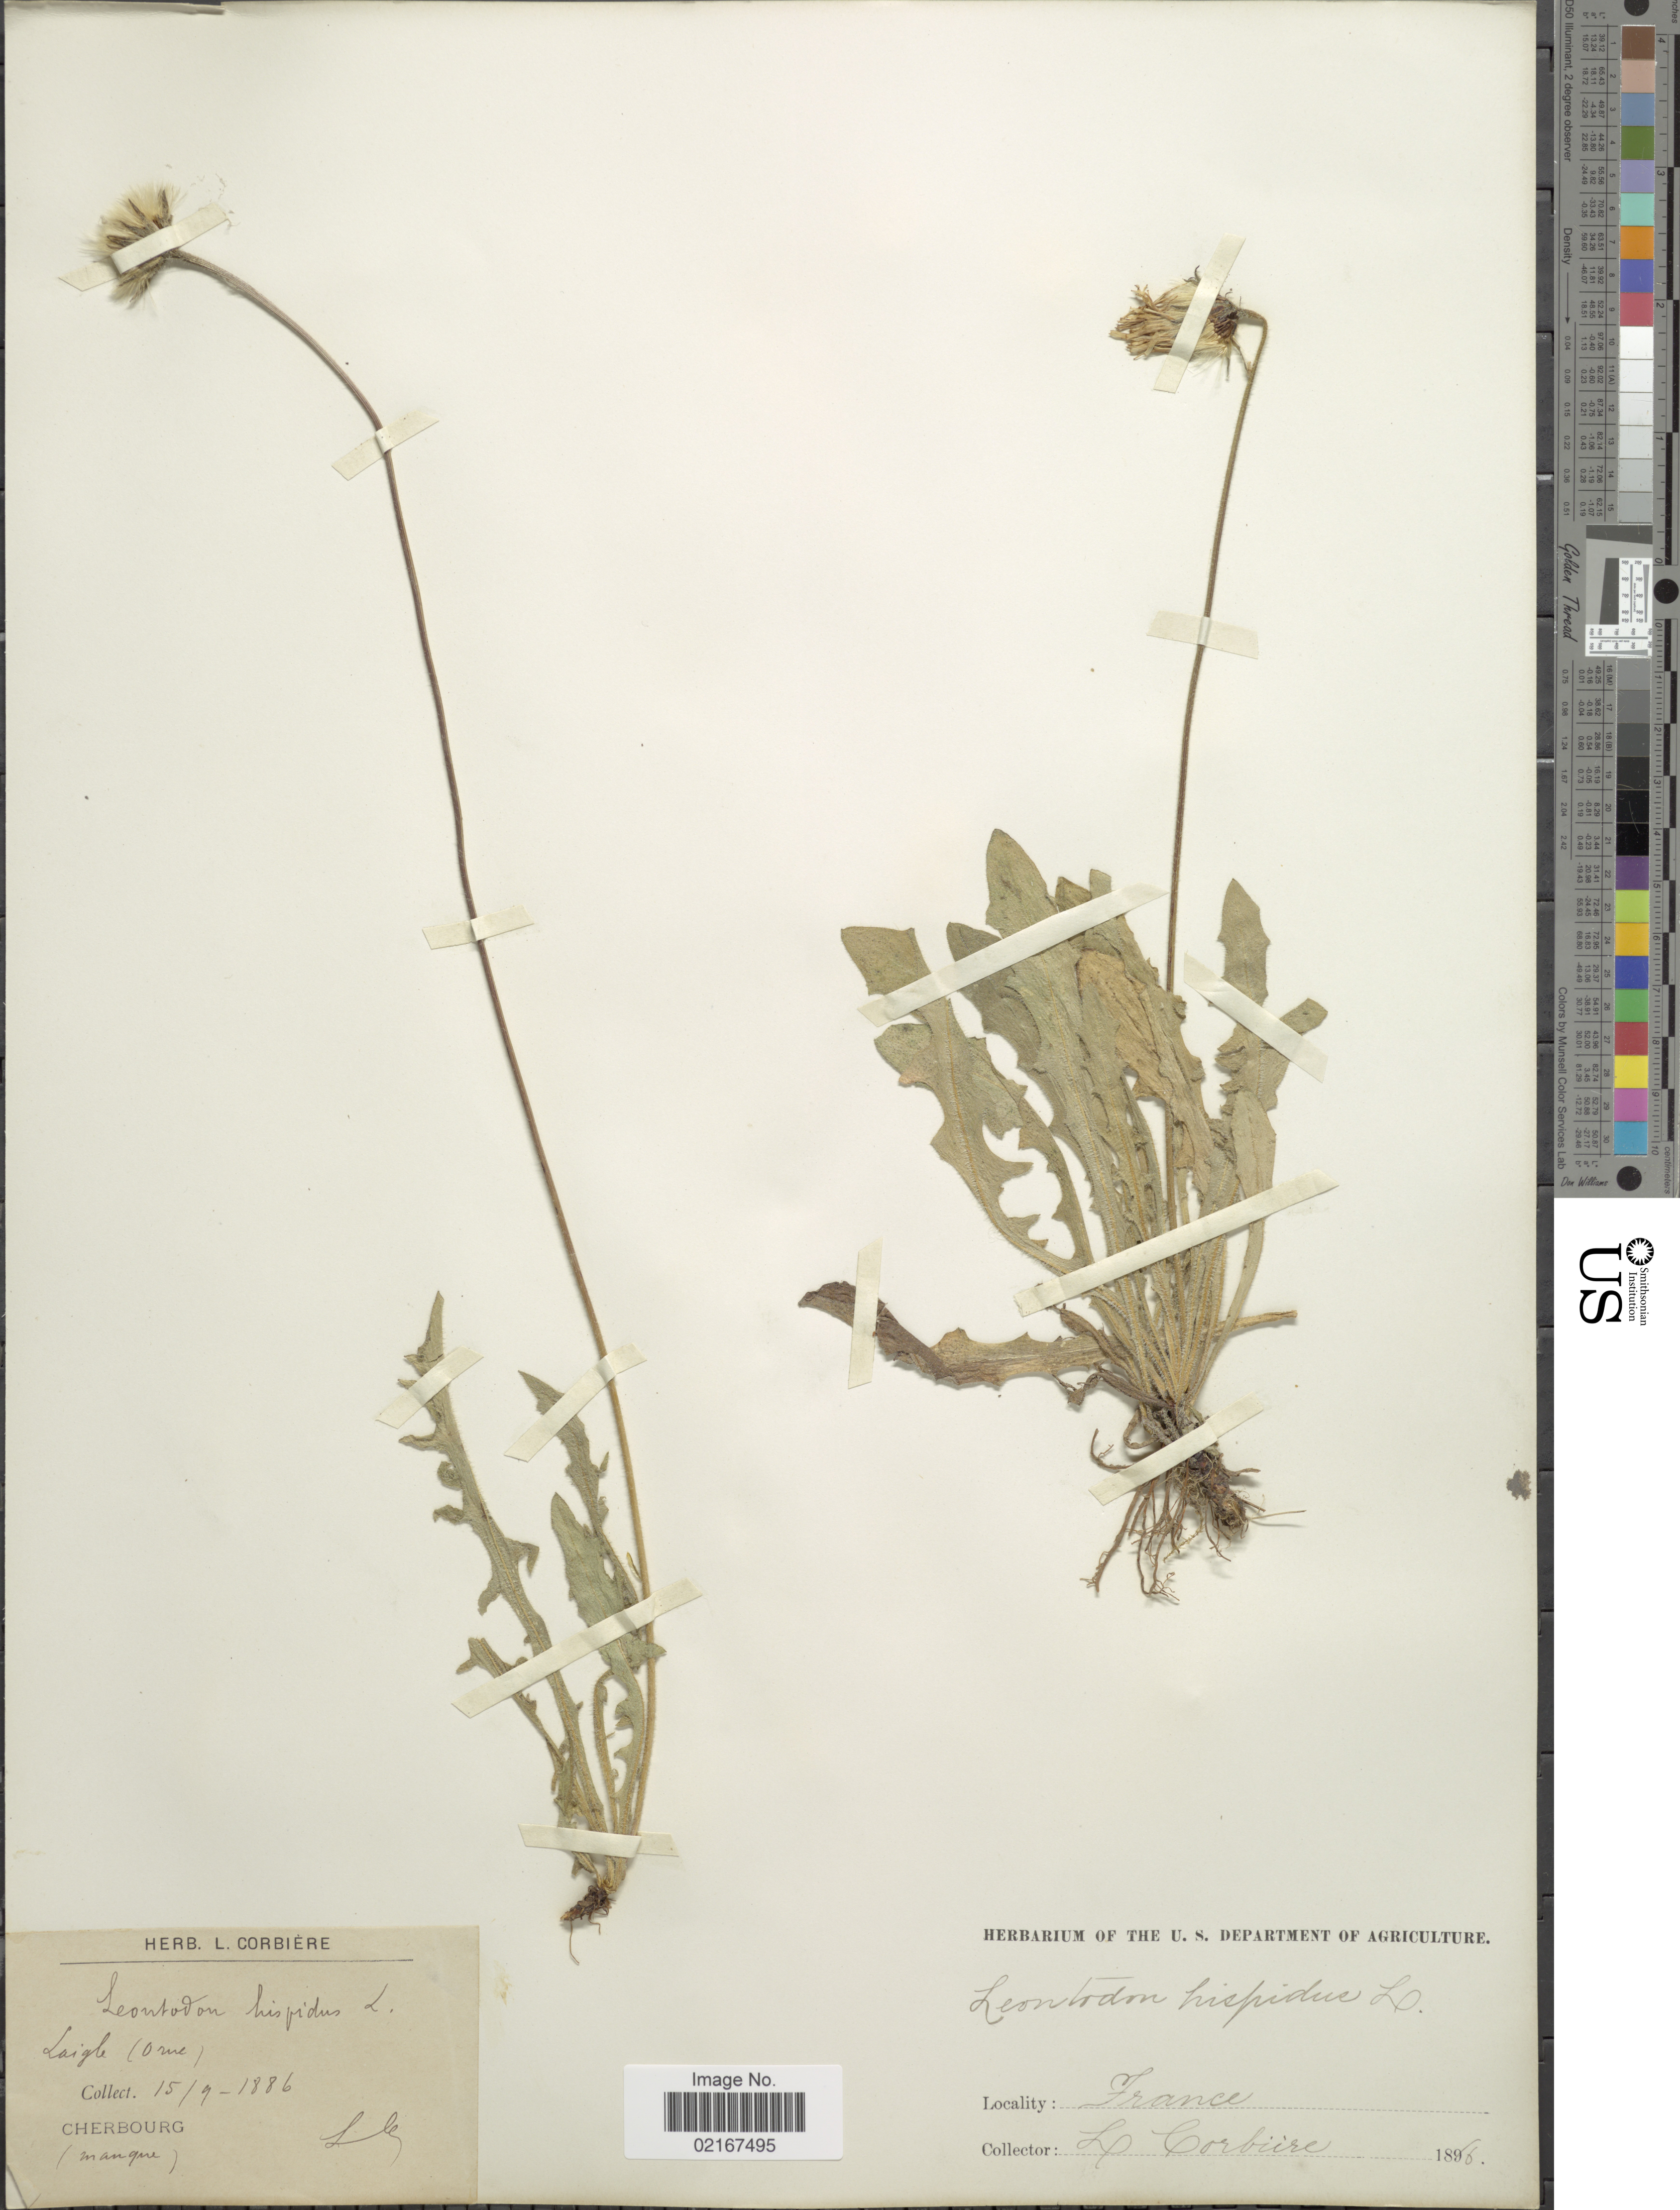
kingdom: Plantae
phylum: Tracheophyta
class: Magnoliopsida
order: Asterales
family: Asteraceae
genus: Leontodon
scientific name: Leontodon hispidus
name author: L.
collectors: L. Corbière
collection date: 1886-09-15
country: France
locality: Laigle (orne) [interpreted], Cherbourg